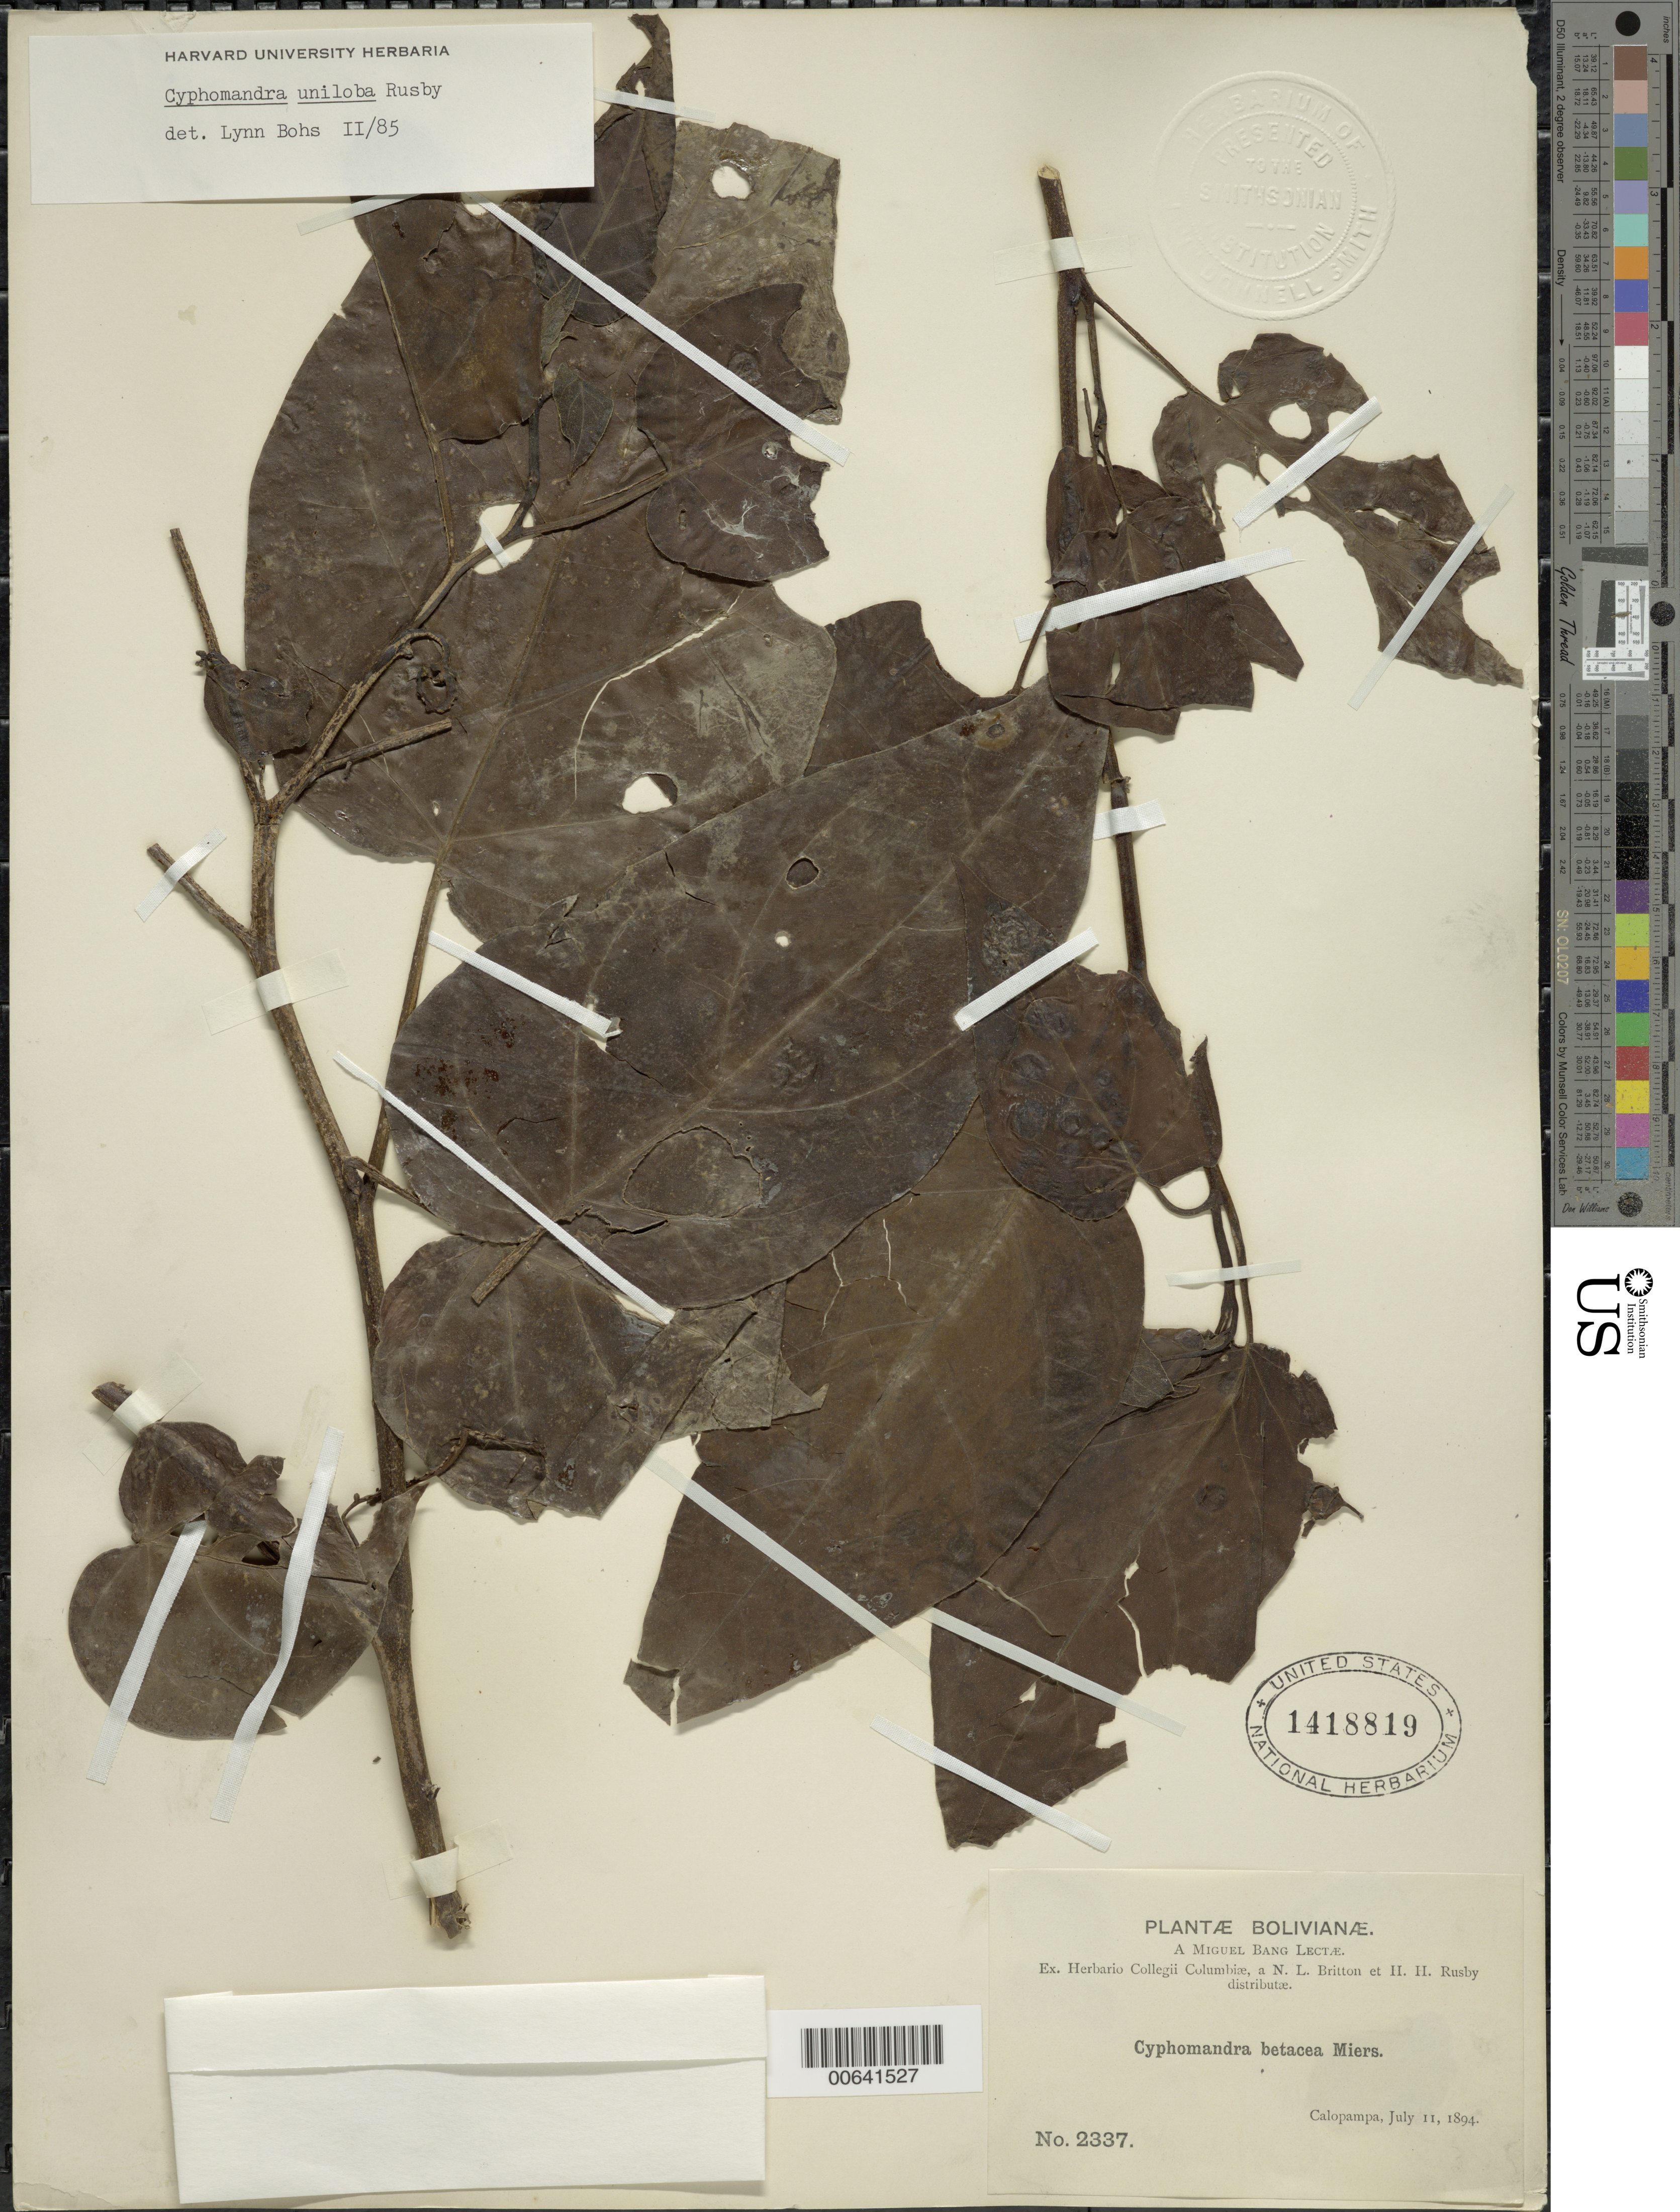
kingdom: Plantae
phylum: Tracheophyta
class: Magnoliopsida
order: Solanales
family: Solanaceae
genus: Cyphomandra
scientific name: Cyphomandra uniloba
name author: Rusby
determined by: Bohs, L. A.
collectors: M. Bang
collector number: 2337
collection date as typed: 11 Jul 1894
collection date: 1894-07-11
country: Bolivia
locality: Calopampa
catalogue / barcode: US 1418819